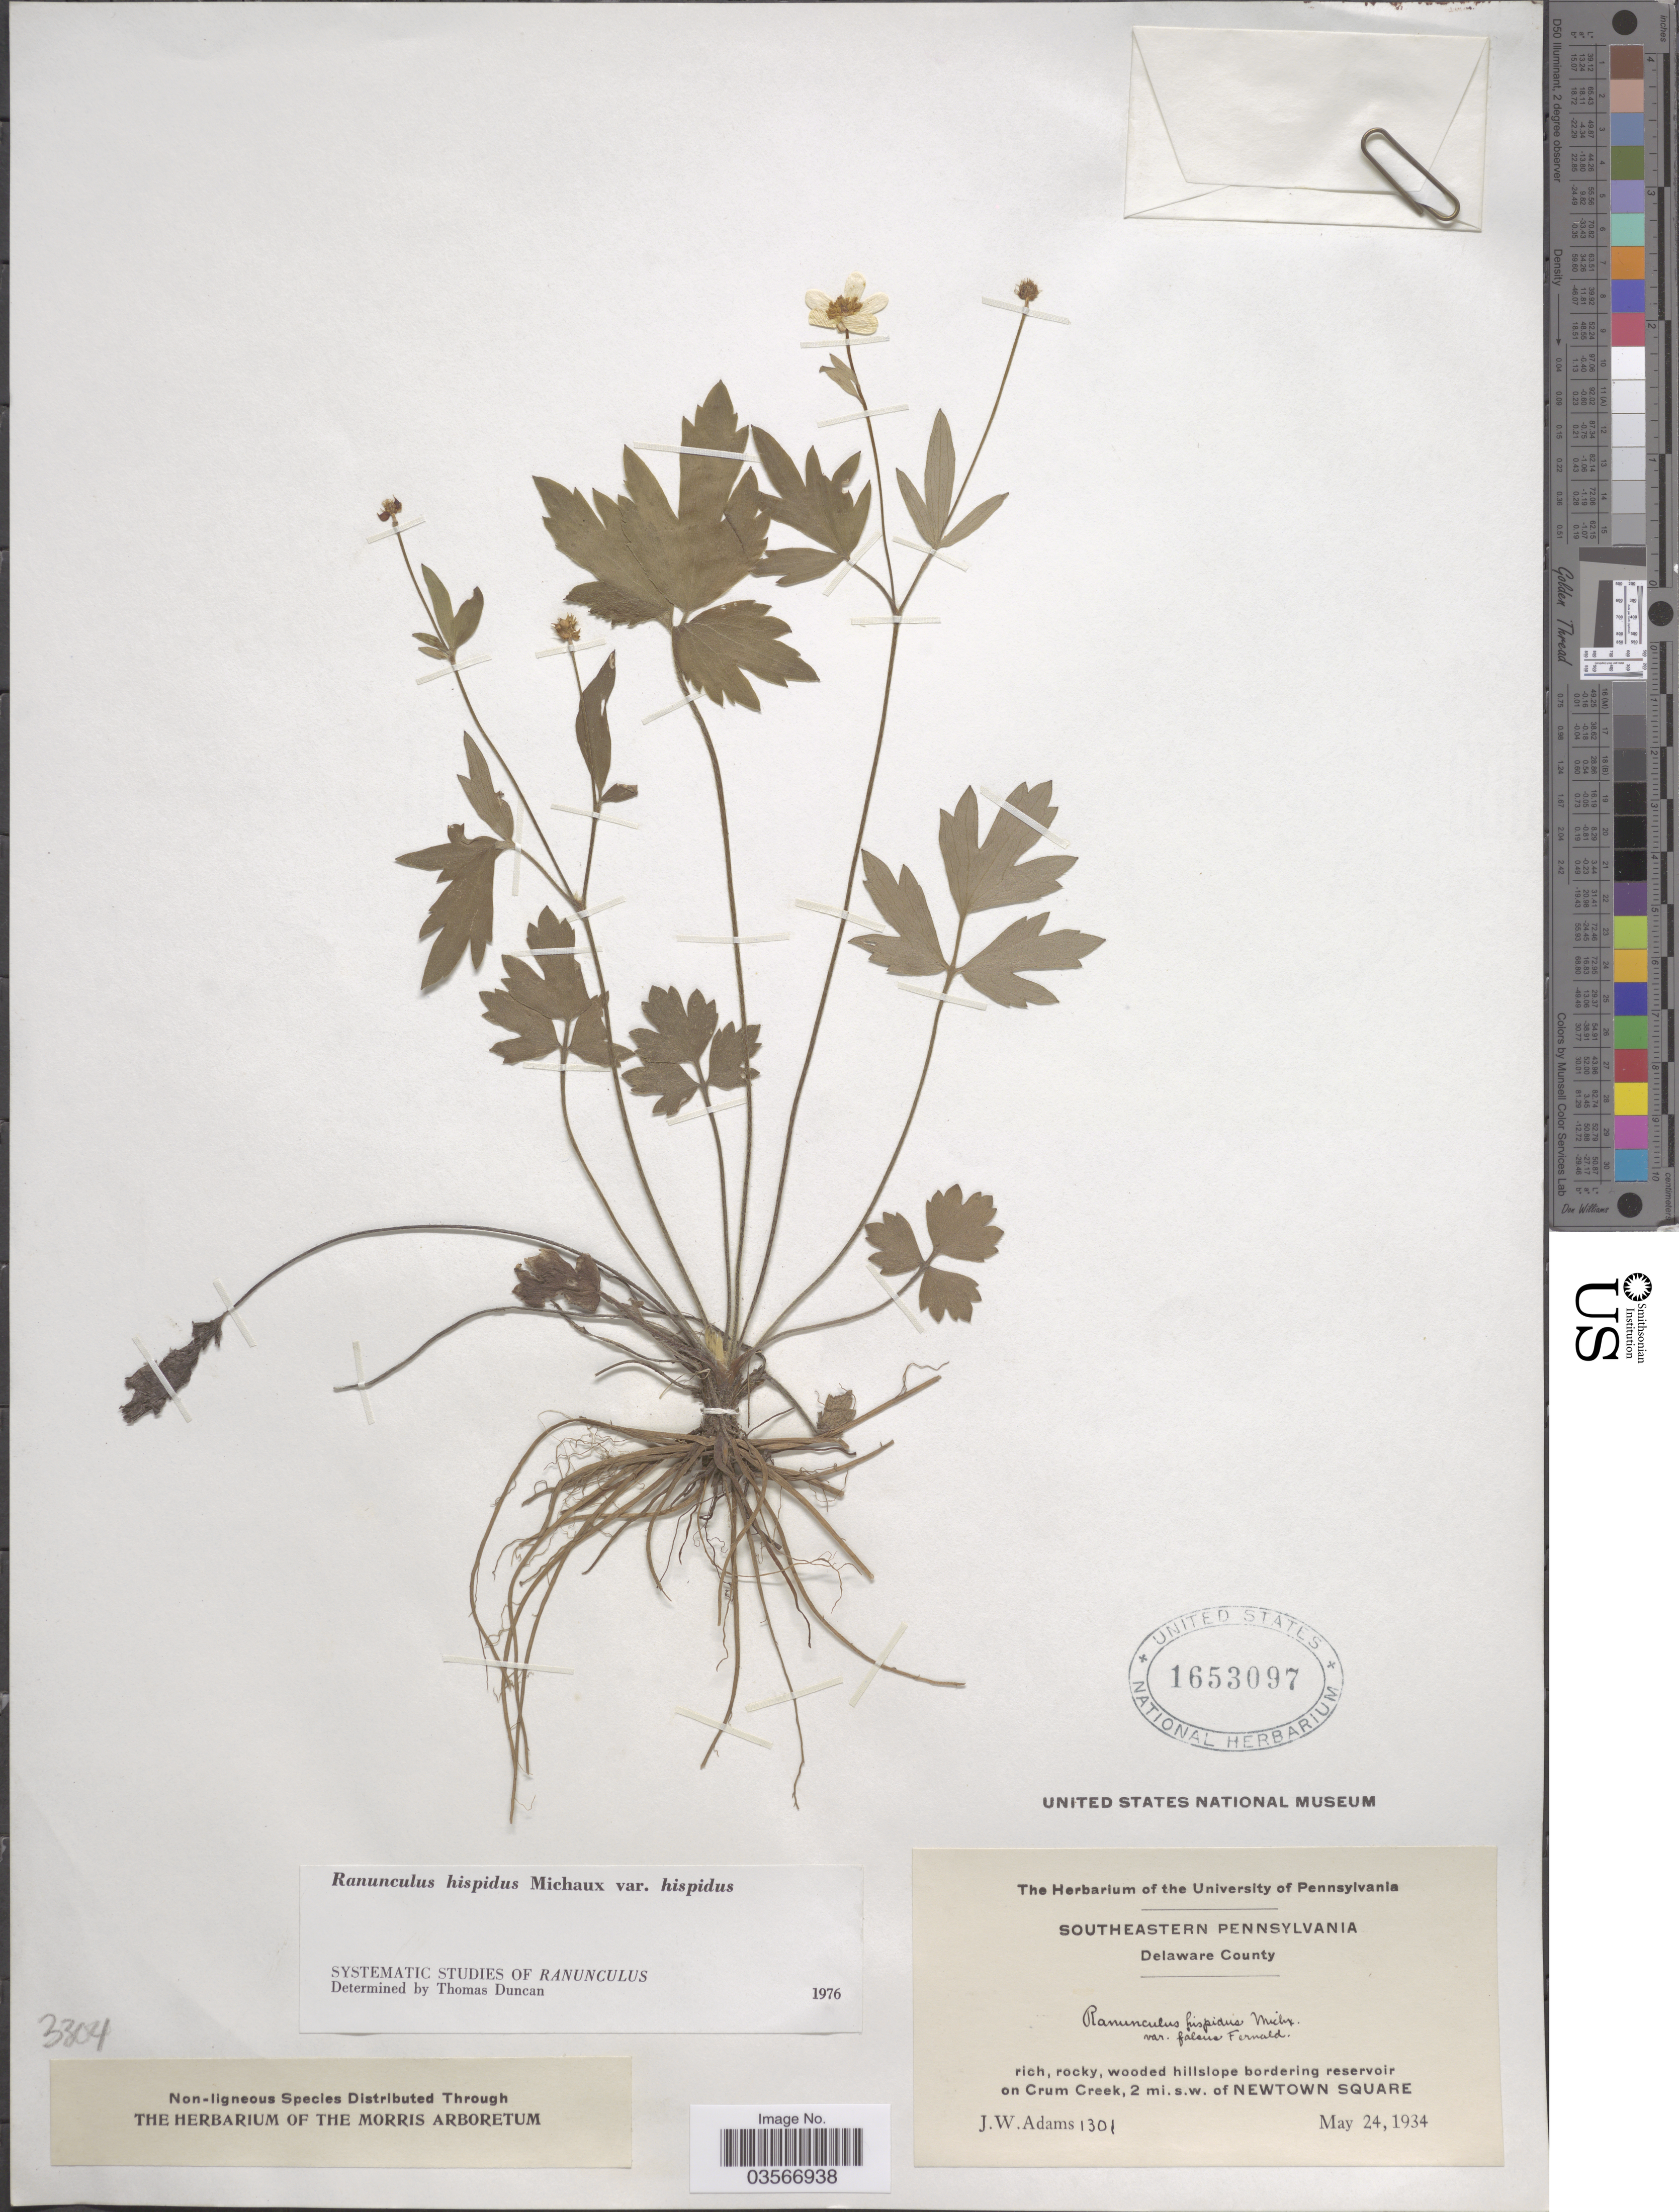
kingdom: Plantae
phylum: Tracheophyta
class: Magnoliopsida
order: Ranunculales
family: Ranunculaceae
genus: Ranunculus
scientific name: Ranunculus hispidus var. hispidus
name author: Michx.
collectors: J. Adams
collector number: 1301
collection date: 1934-05-24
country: United States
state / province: Pennsylvania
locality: Southeastern Pennsylvania. Delaware County. Rich, rocky, wooded hillslope bordering reservoir on Crum Creek, 2 mi. s.w. of Newtown Square.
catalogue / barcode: US 1653097